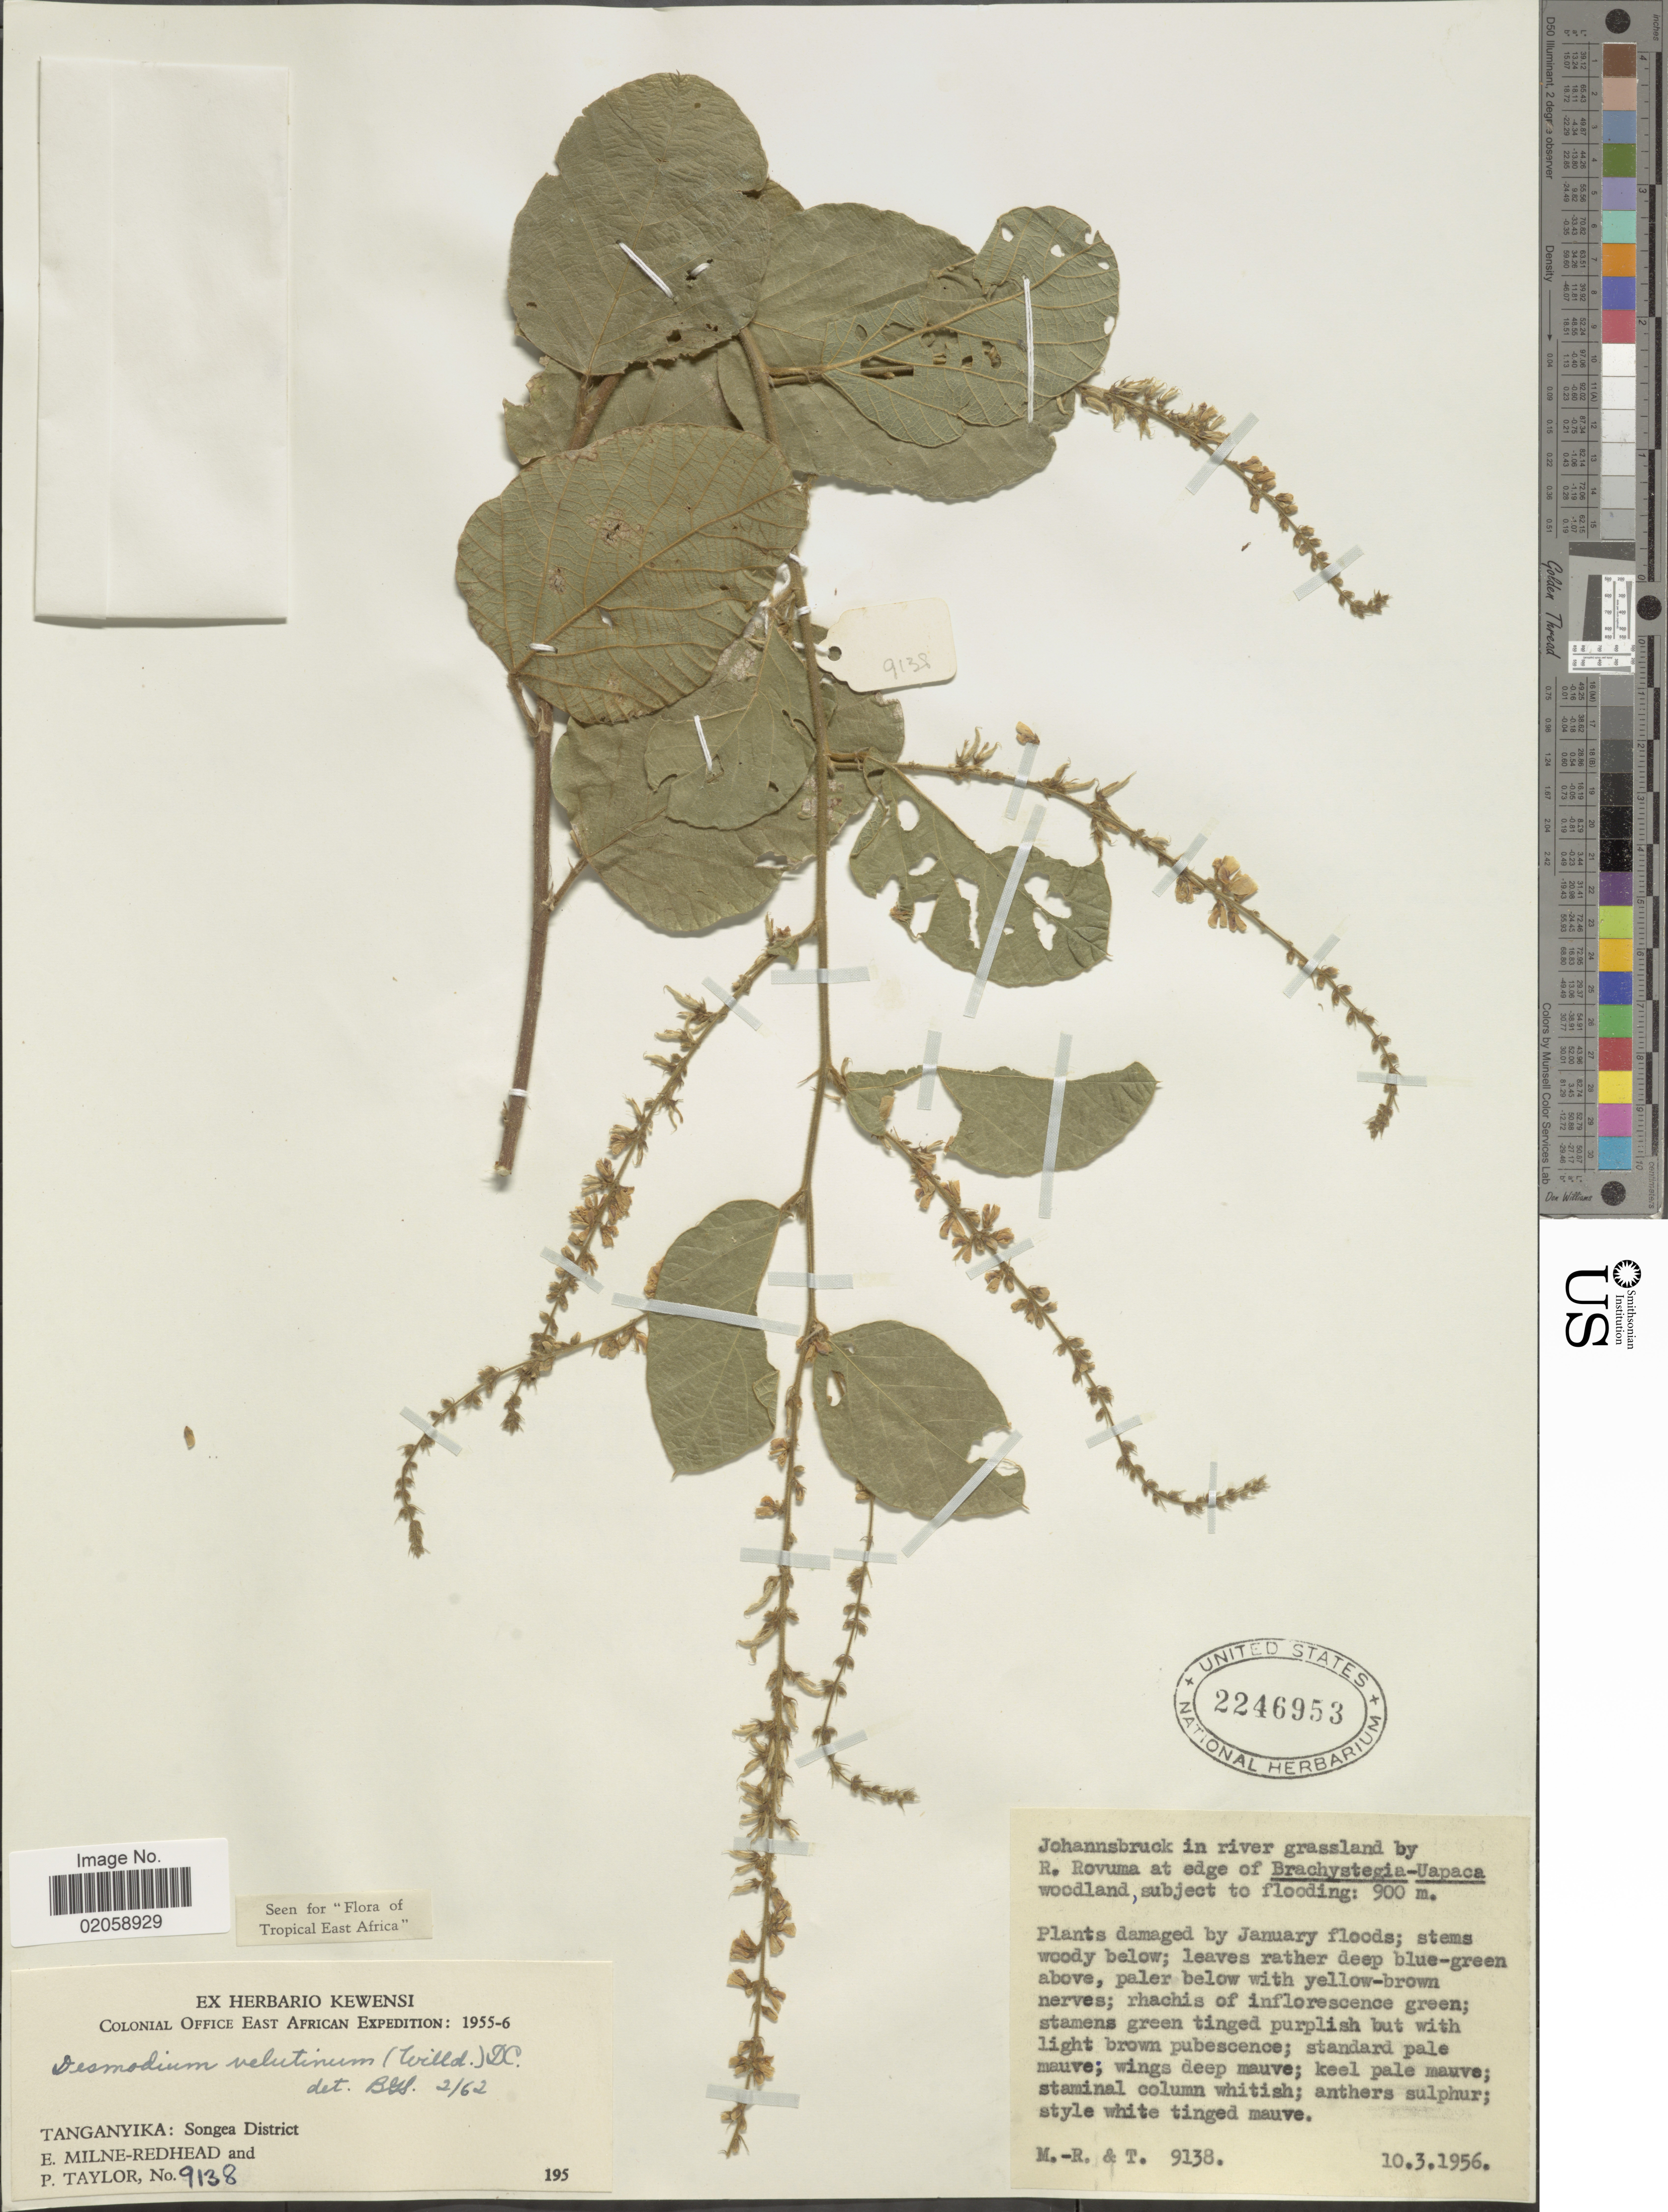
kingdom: Plantae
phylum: Tracheophyta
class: Magnoliopsida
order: Fabales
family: Fabaceae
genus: Polhillides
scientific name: Polhillides velutina subsp. velutina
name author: (Willd.) H. Ohashi & K. Ohashi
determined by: Strong, Mark T., (BOT), Smithsonian Institution - National Museum of Natural History (UNITED STATES)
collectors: E. W. Milne-Redhead & P. Taylor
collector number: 9138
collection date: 1956-03-10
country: Tanzania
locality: Colonial Office East African. Tanganyika: Songea District. Johannsbruck in river grassland by R. Rovuma at edge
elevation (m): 900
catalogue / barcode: US 2246953